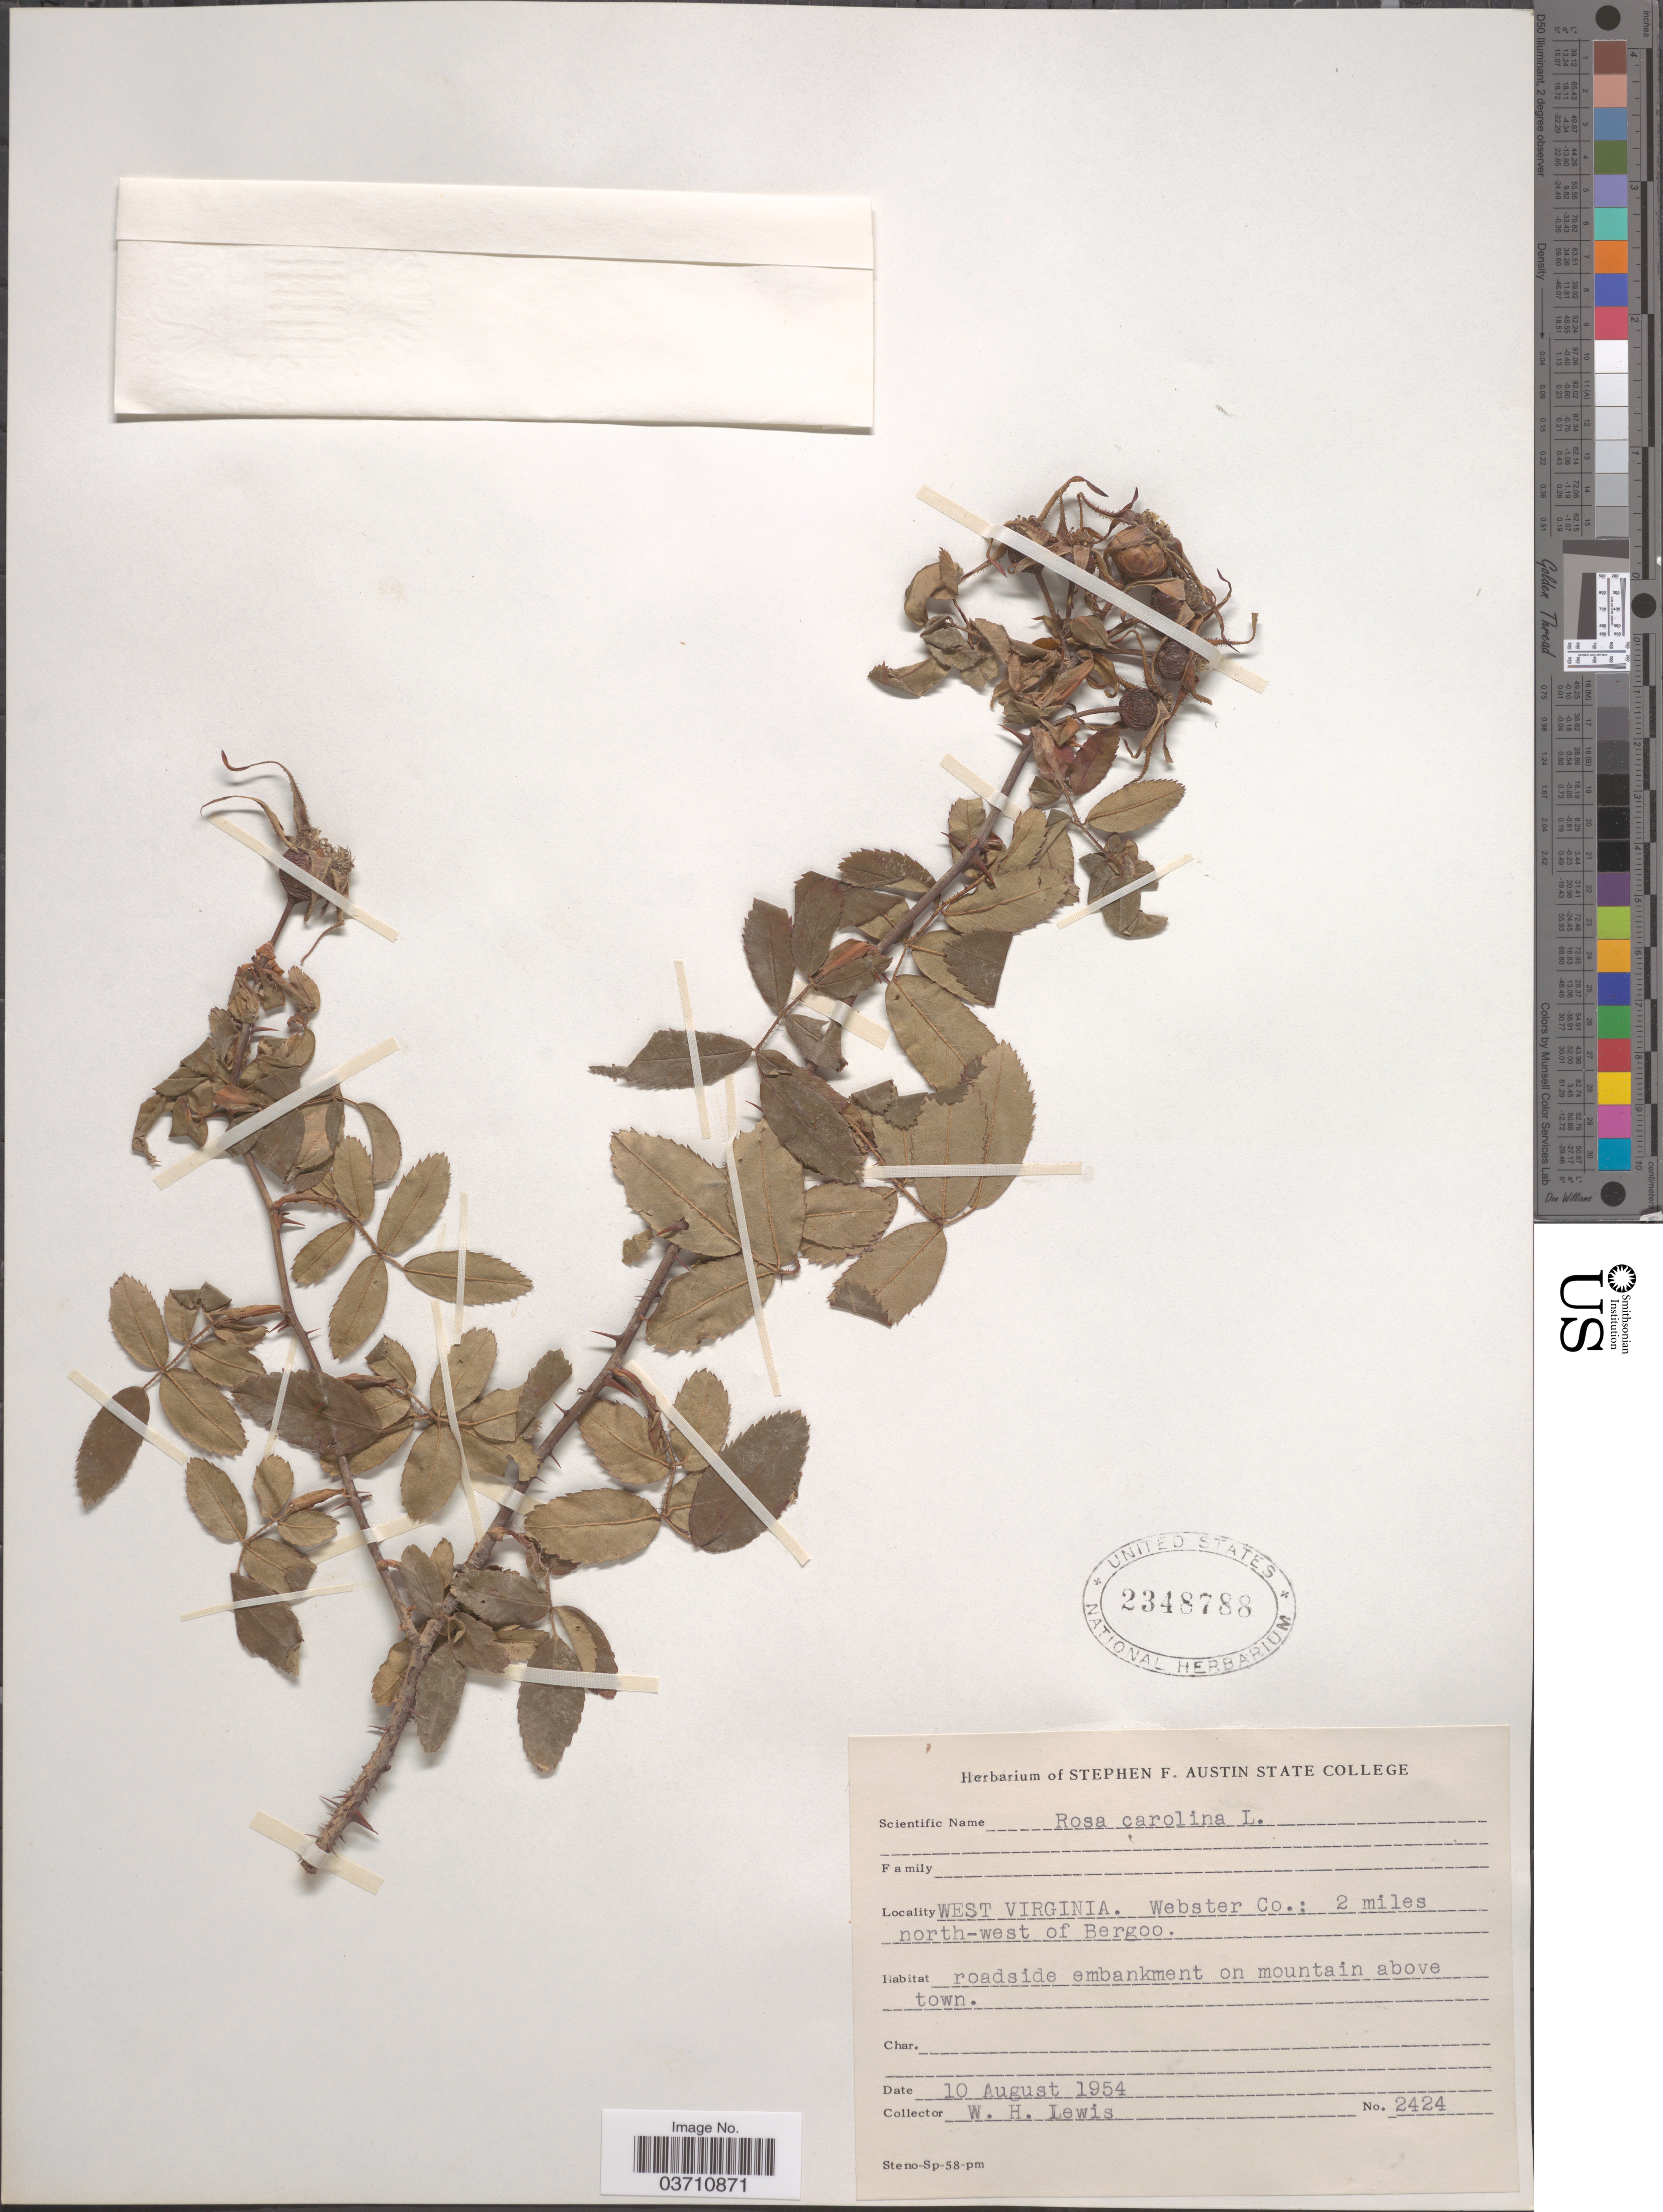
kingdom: Plantae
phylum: Tracheophyta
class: Magnoliopsida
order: Rosales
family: Rosaceae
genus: Rosa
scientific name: Rosa carolina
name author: L.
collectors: W. H. Lewis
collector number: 2424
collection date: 1954-08-10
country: United States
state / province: West Virginia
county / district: Webster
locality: Webster Co.: 2 miles north-west of Bergoo.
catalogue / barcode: US 2348788